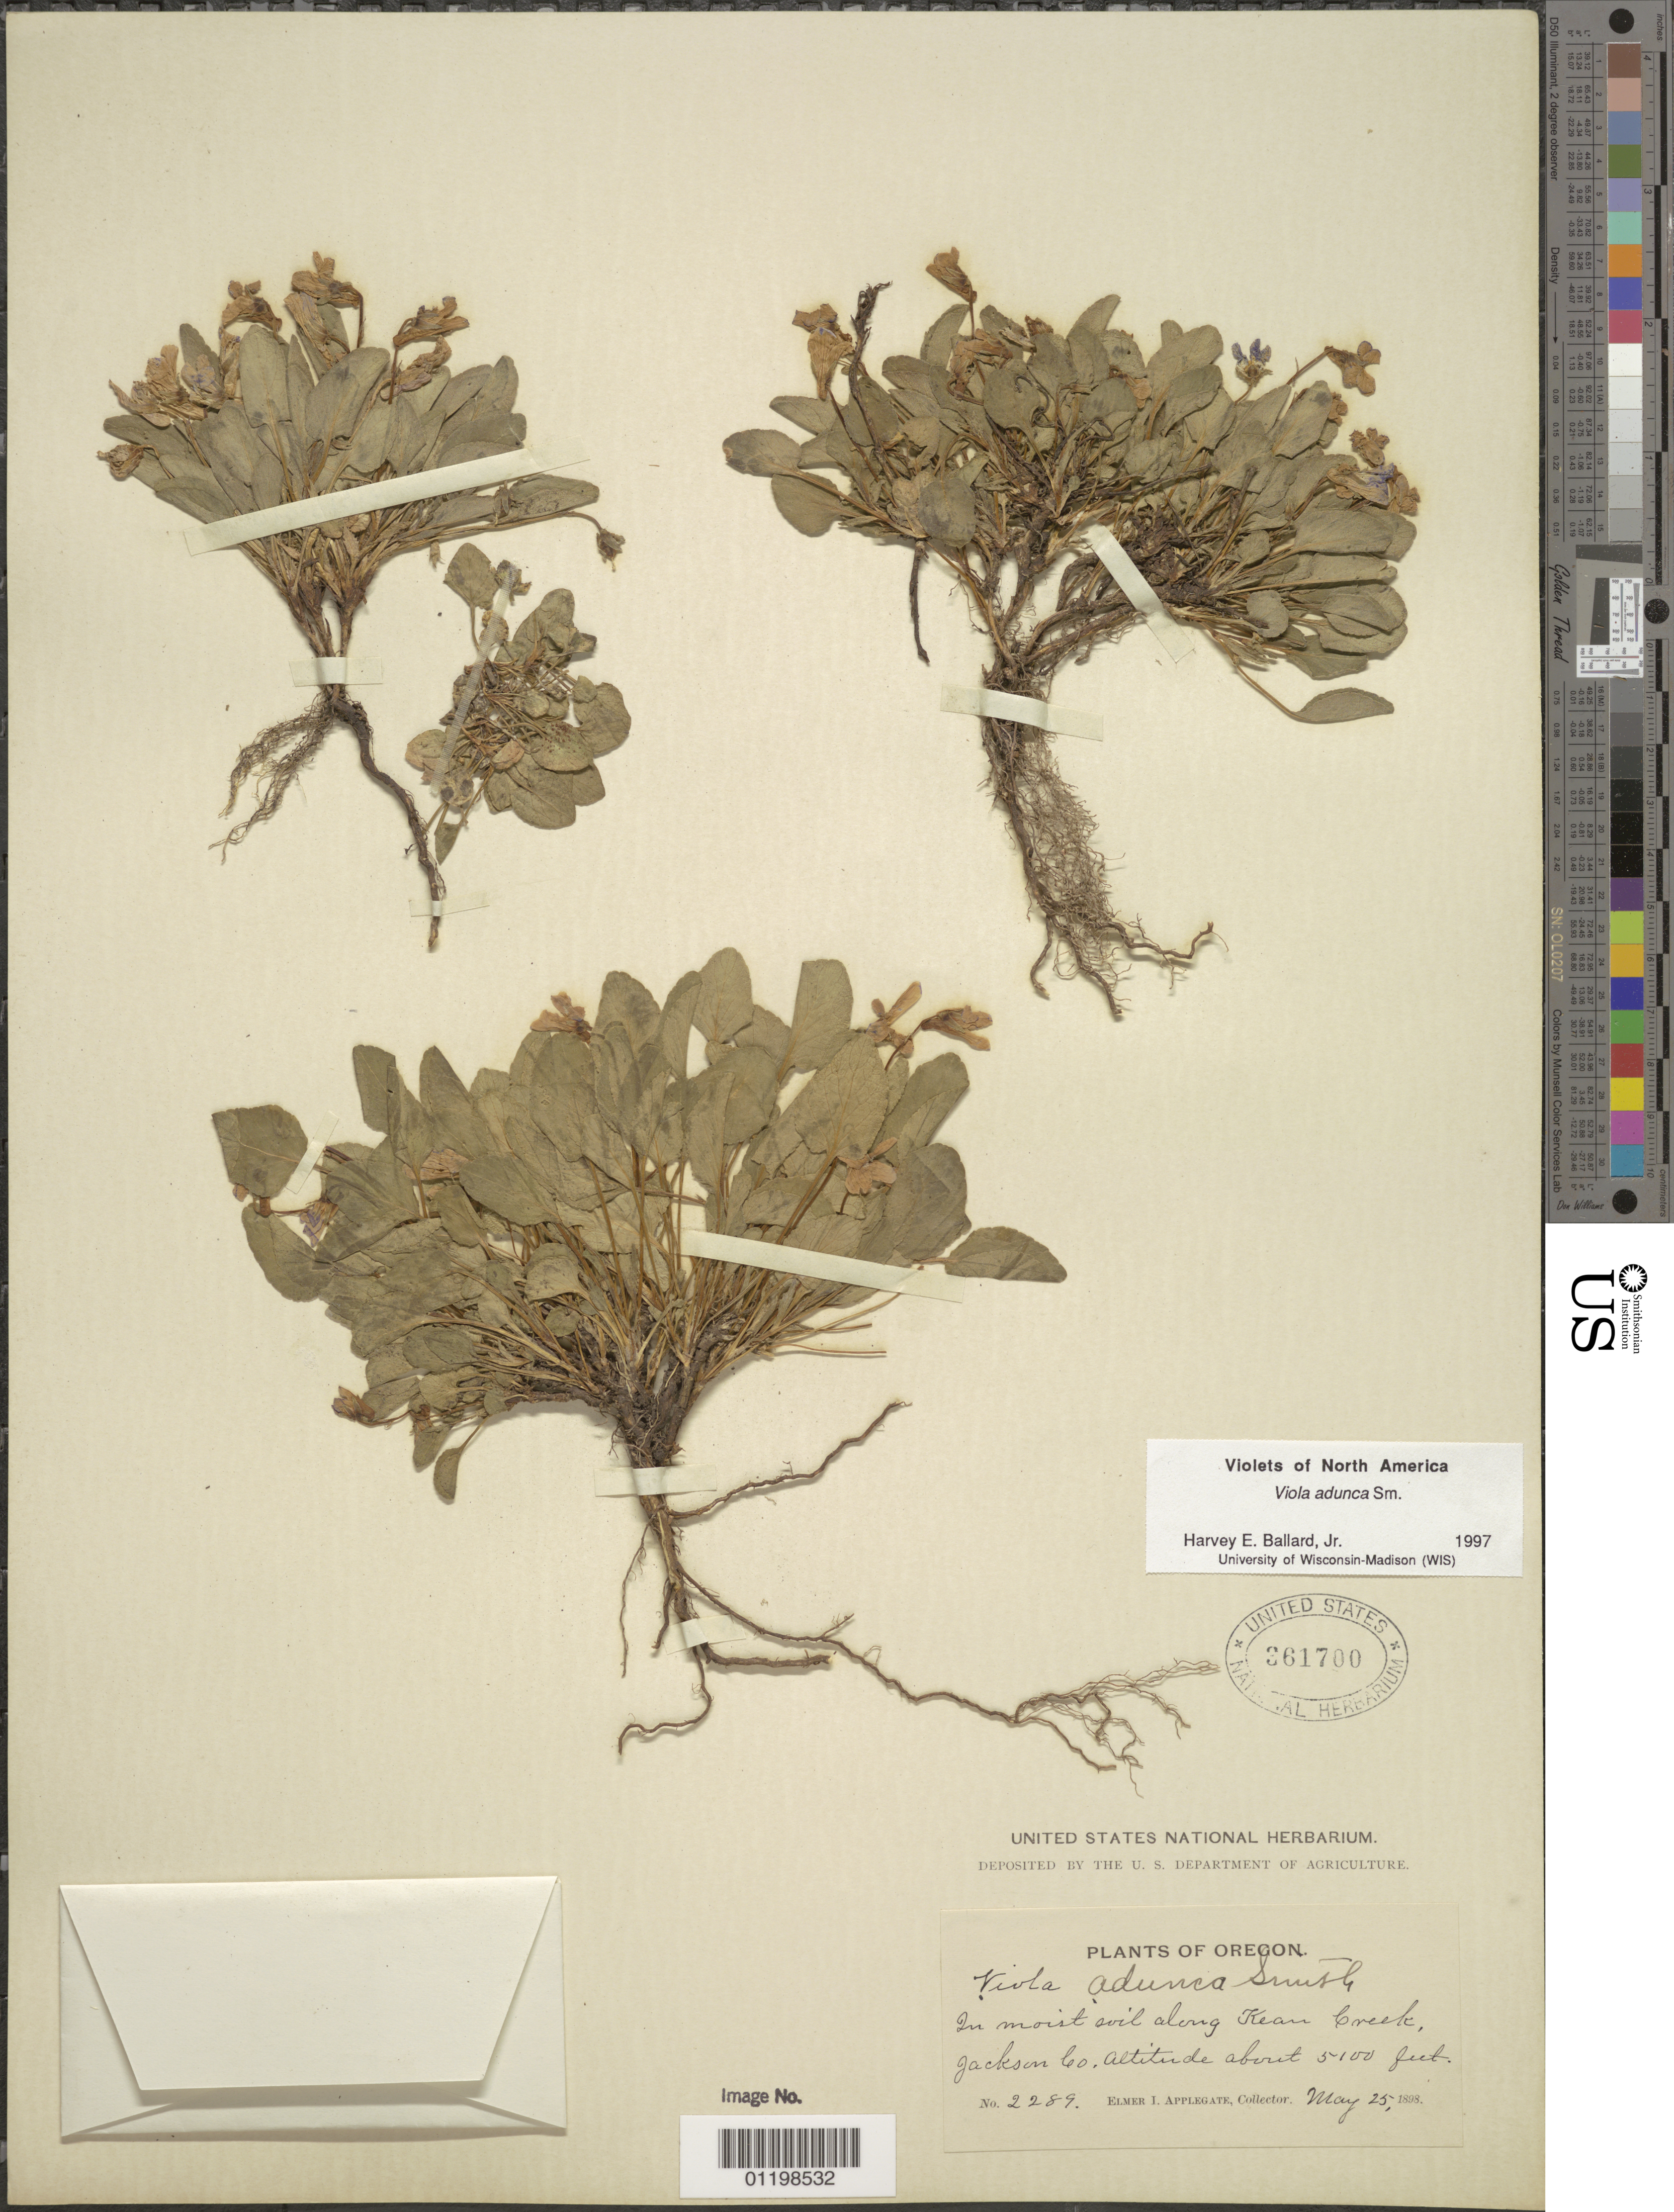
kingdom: Plantae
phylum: Tracheophyta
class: Magnoliopsida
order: Malpighiales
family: Violaceae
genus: Viola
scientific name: Viola adunca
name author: Sm.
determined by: Ballard, Harvey E.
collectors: E. I. Applegate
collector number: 2289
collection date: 1898-05-25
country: United States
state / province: Oregon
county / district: Jackson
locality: along Kean Creek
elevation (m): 1554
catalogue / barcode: US 261700